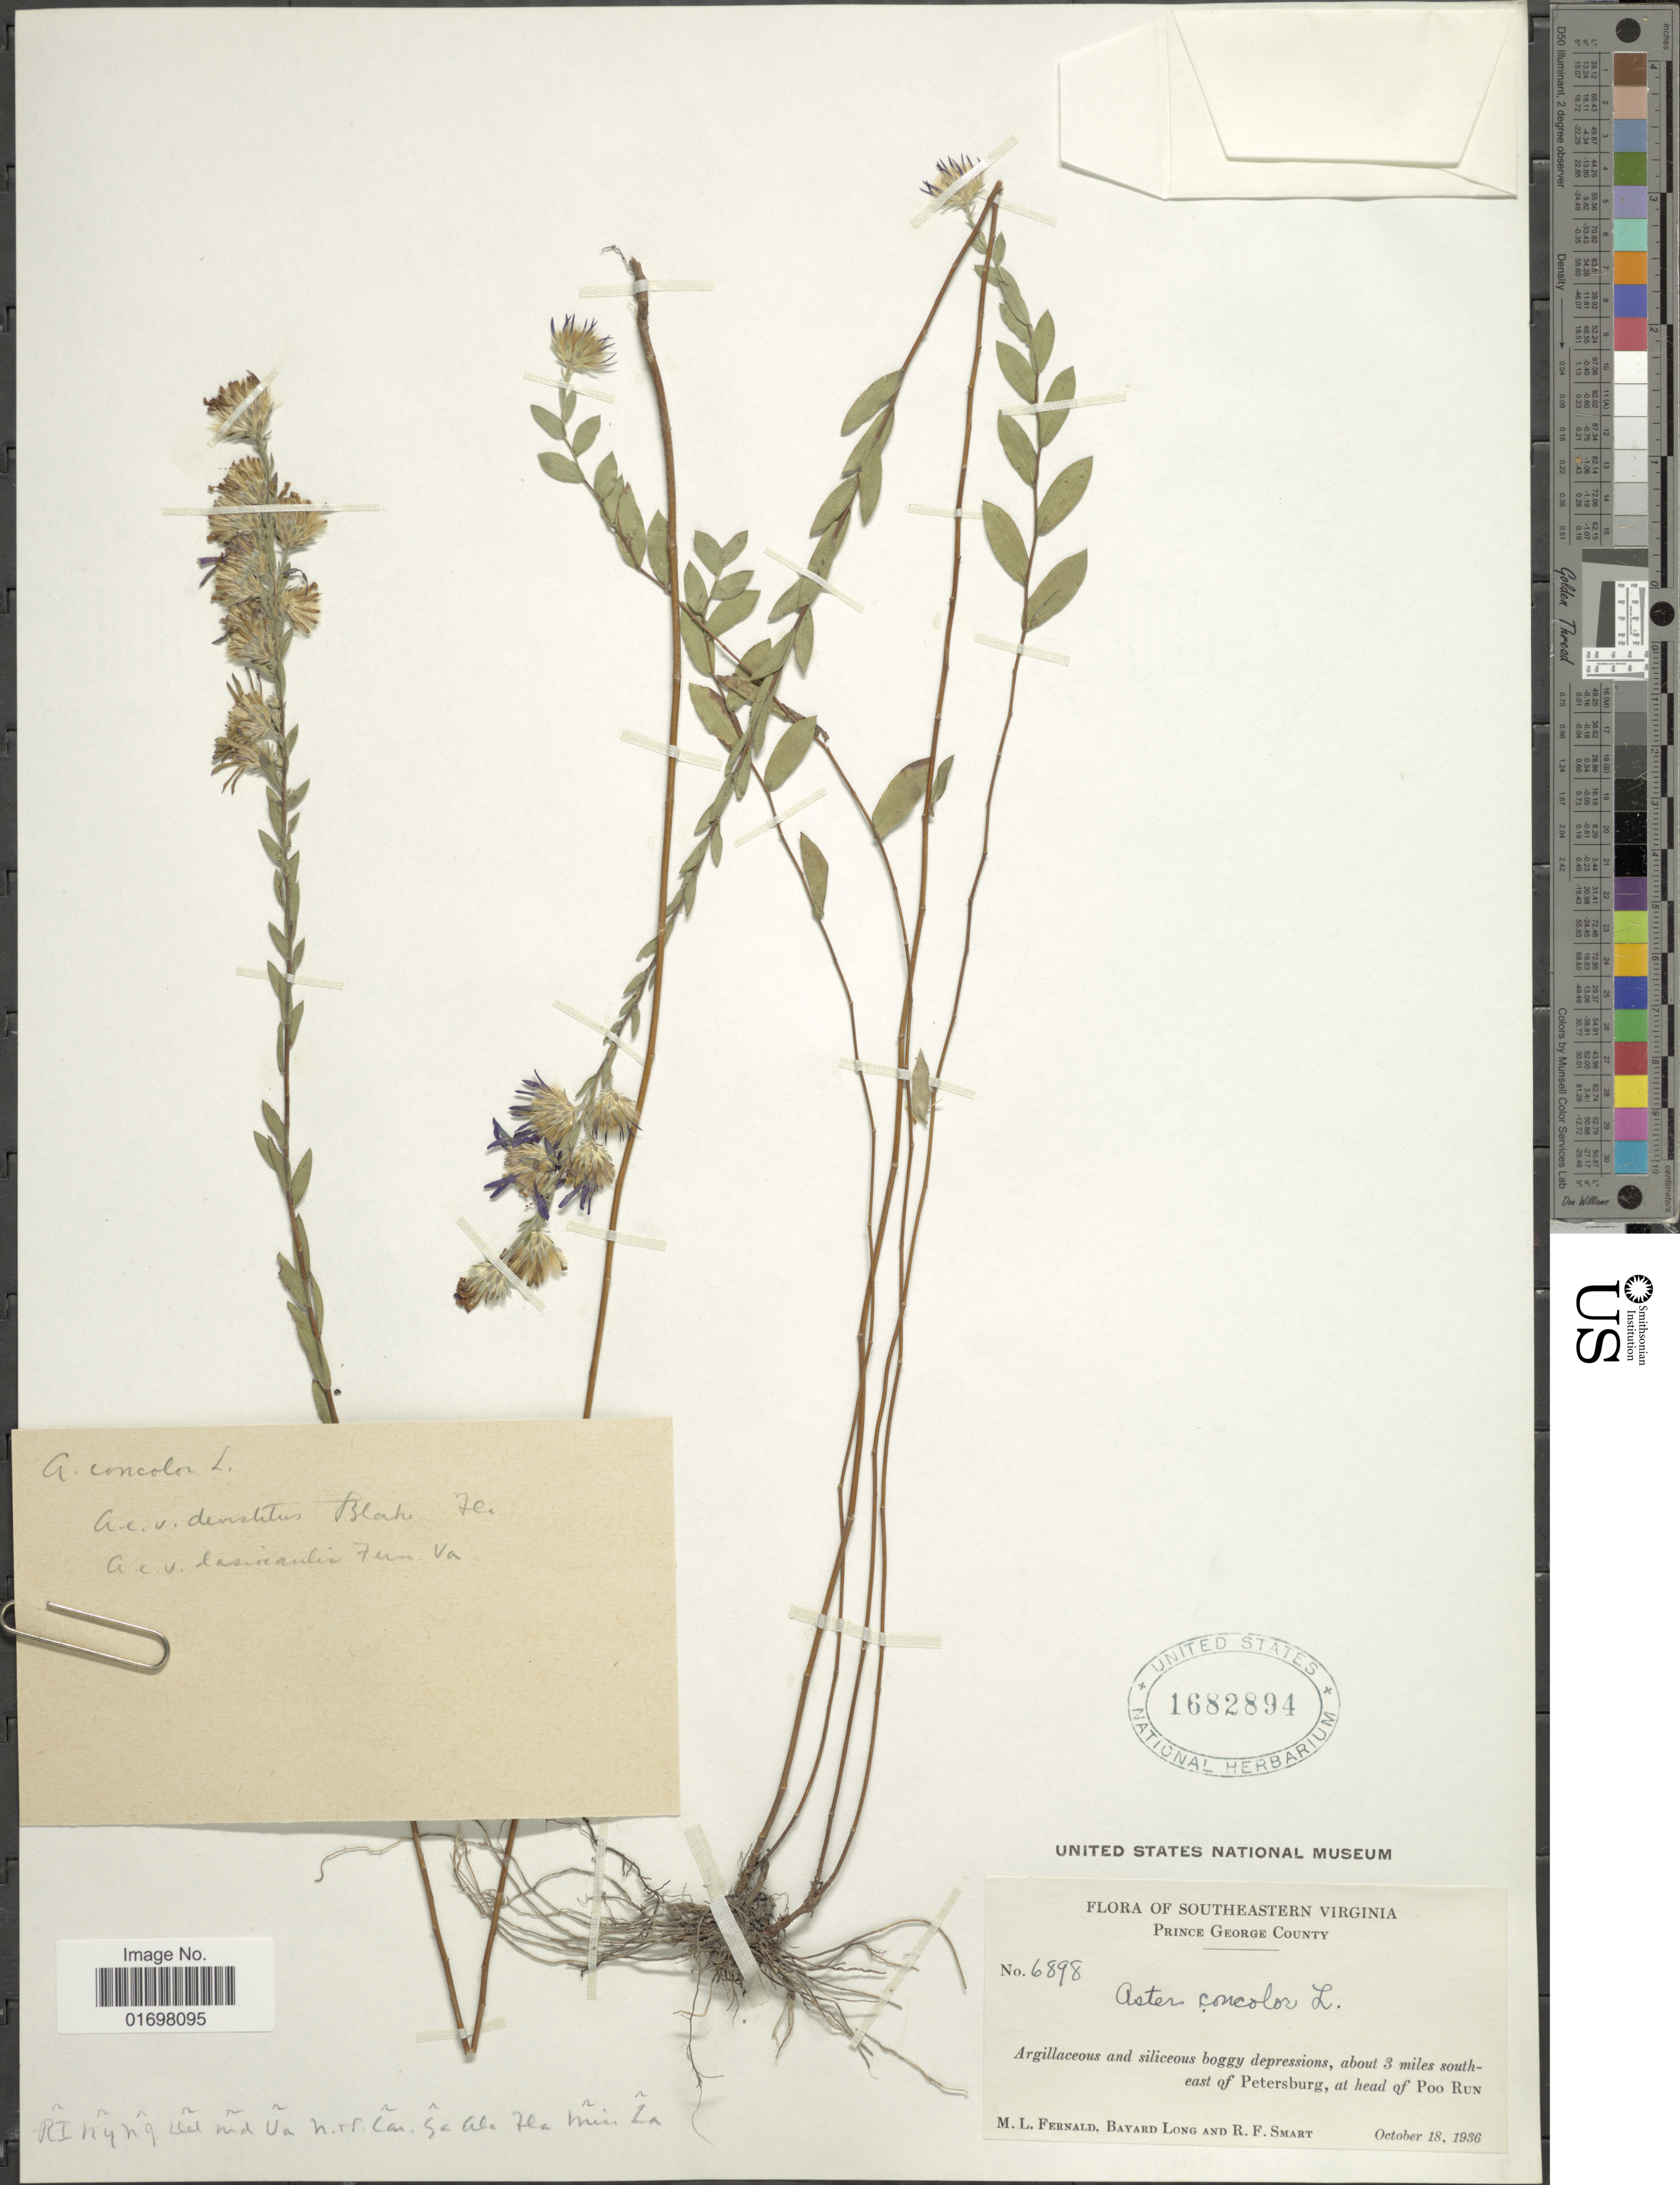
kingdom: Plantae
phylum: Tracheophyta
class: Magnoliopsida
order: Asterales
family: Asteraceae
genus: Symphyotrichum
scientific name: Symphyotrichum concolor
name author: (L.) G.L. Nesom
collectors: M. L. Fernald, B. Long & R. Smart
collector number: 6898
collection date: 1936-10-18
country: United States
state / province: Virginia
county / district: Prince George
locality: Southeastern Virginia. Prince George County. About 3 miles southeast of Petersburg, at head of Poo Run.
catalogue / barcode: US 1682894